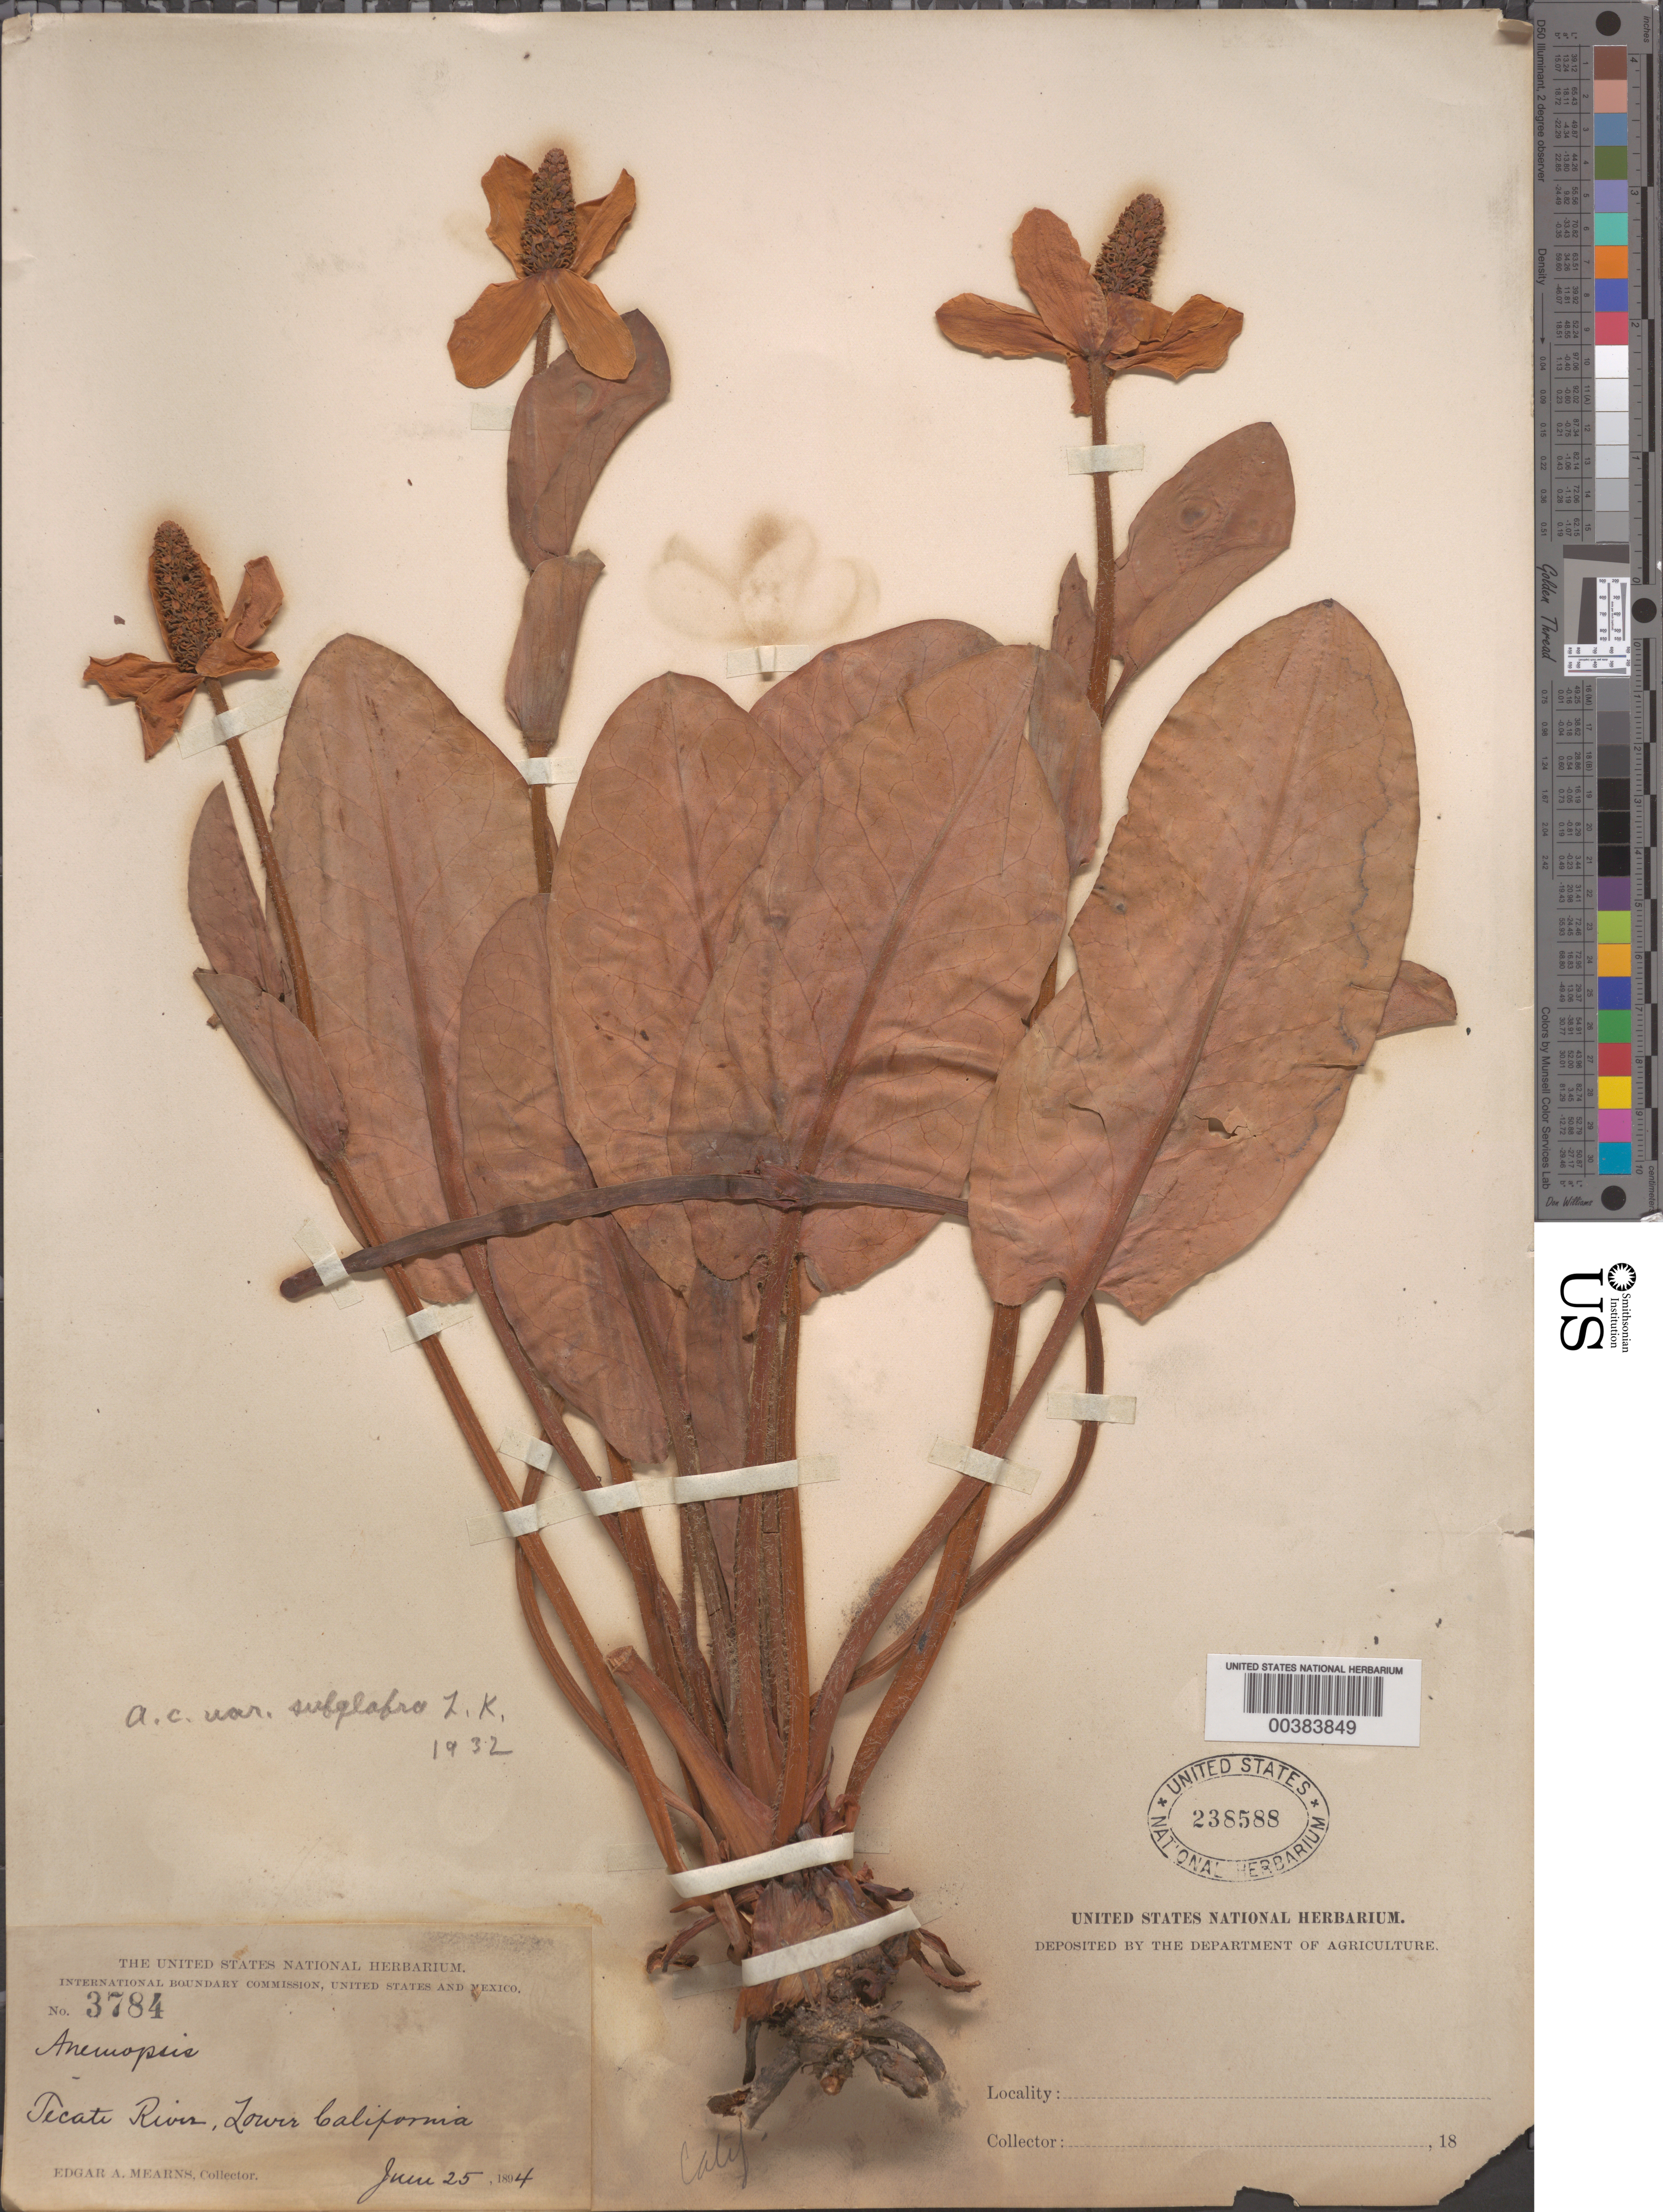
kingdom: Plantae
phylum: Tracheophyta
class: Magnoliopsida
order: Piperales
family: Saururaceae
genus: Anemopsis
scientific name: Anemopsis californica var. subglabra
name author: Kelso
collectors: E. A. Mearns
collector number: Inter. Bound. Commis. 3784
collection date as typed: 25 Jun 1894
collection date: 1894-06-25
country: Mexico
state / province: Baja California Norte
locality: Tecate River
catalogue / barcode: US 238588